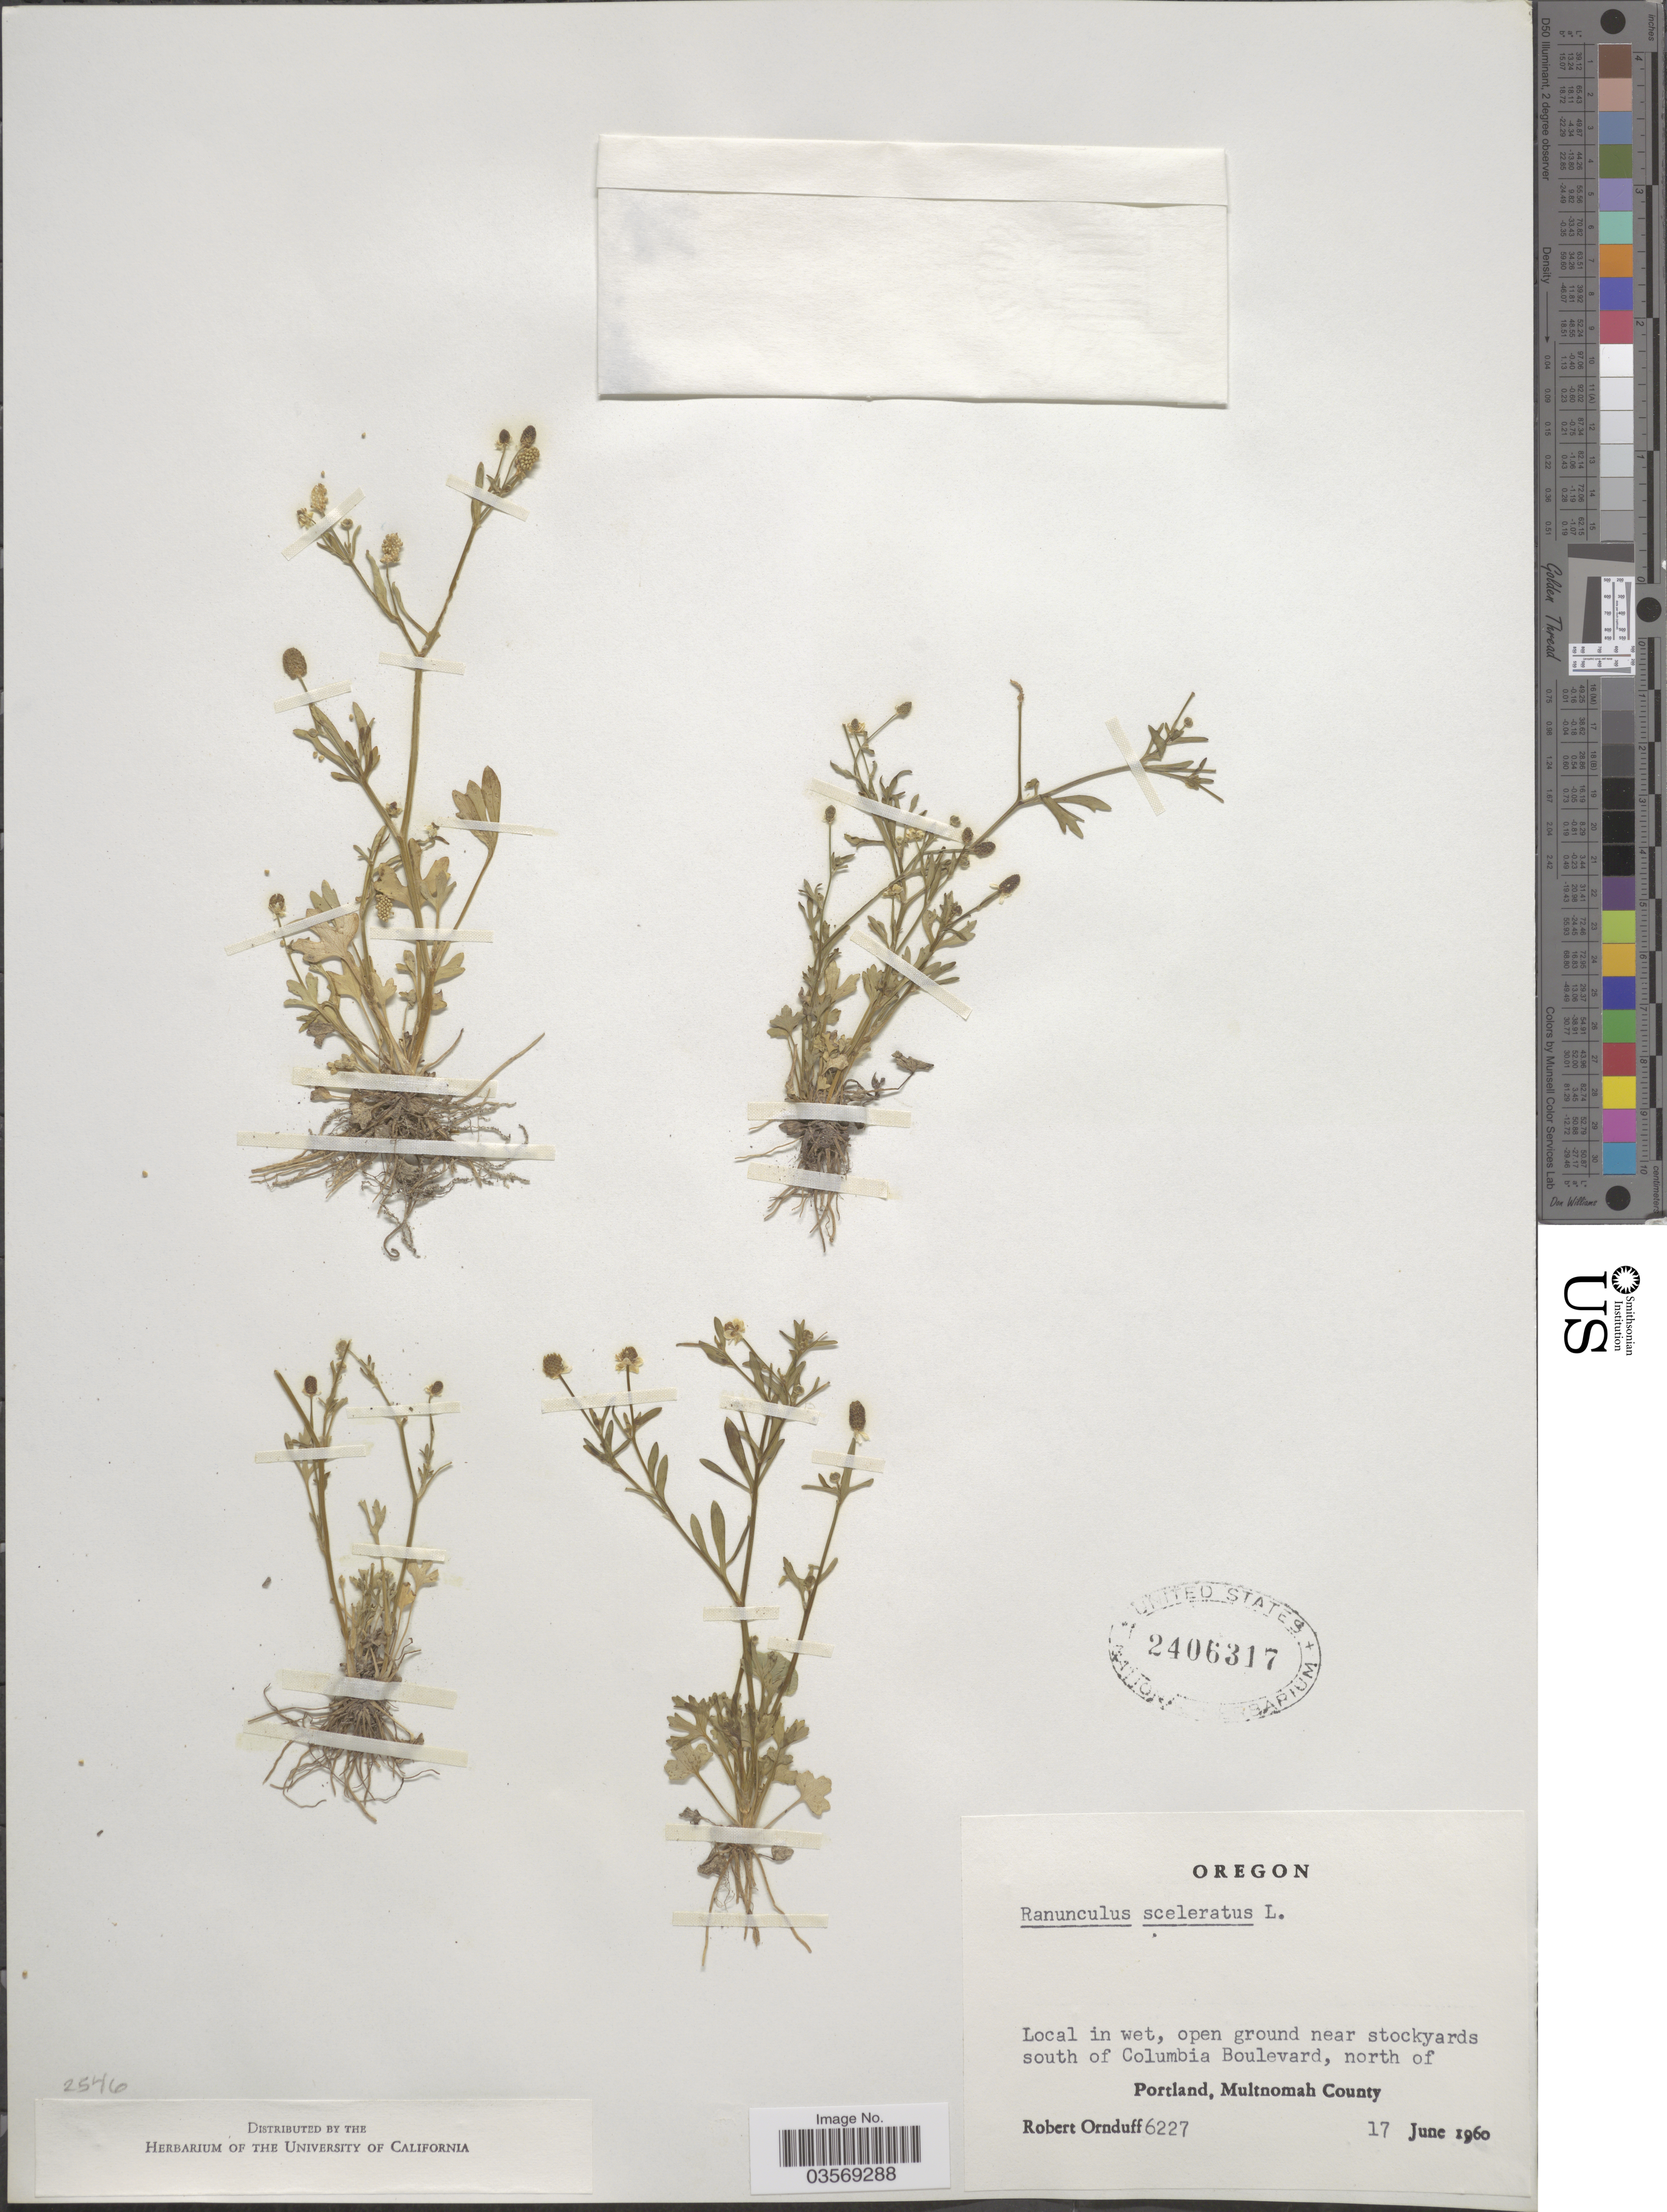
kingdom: Plantae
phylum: Tracheophyta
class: Magnoliopsida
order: Ranunculales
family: Ranunculaceae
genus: Ranunculus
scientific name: Ranunculus sceleratus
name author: L.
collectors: R. Ornduff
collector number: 6227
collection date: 1960-06-17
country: United States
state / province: Oregon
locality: Open ground near stockyards south of Columbia Boulevard, north of Portland, Multnomah County.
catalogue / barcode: US 2406317